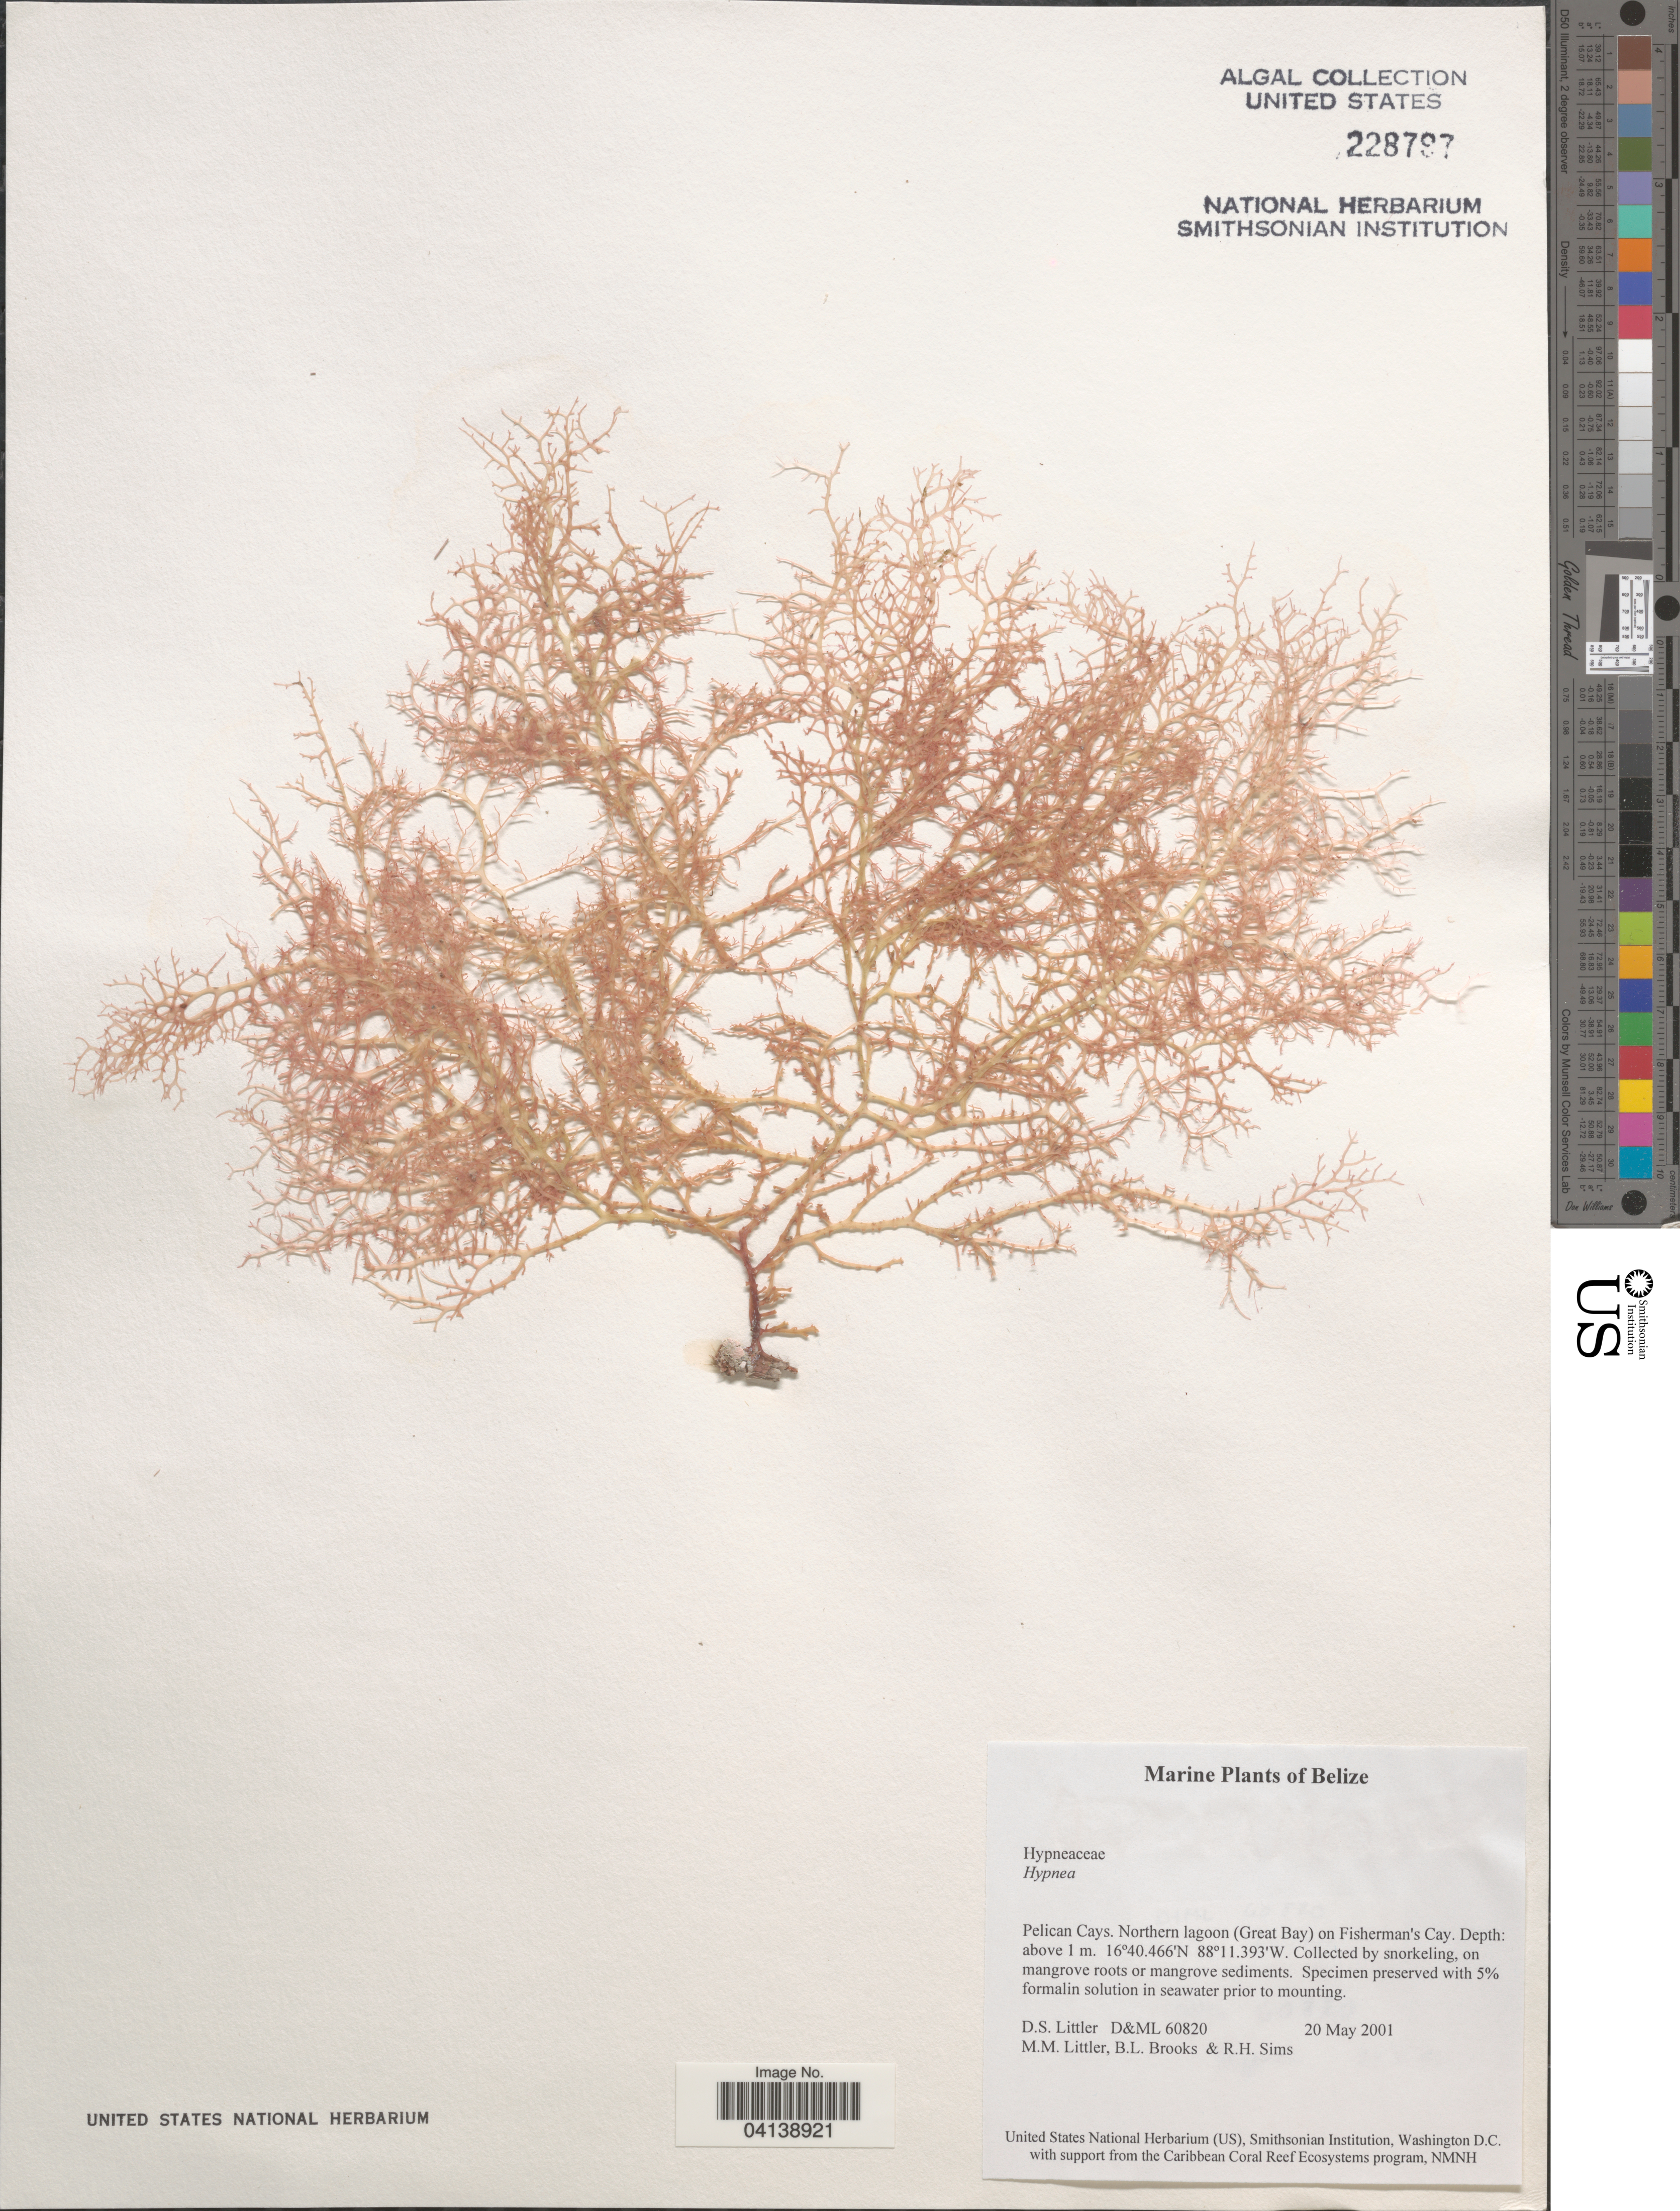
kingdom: Plantae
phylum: Rhodophyta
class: Florideophyceae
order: Gigartinales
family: Cystocloniaceae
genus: Hypnea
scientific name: Hypnea sp.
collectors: D. S. Littler, B. Brooks & R. H. Sims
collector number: D&ML60820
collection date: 2001-05-20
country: Belize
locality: Pelican Cays. Northern lagoon (Great Bay) on Fisherman's Cay.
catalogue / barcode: US 228797